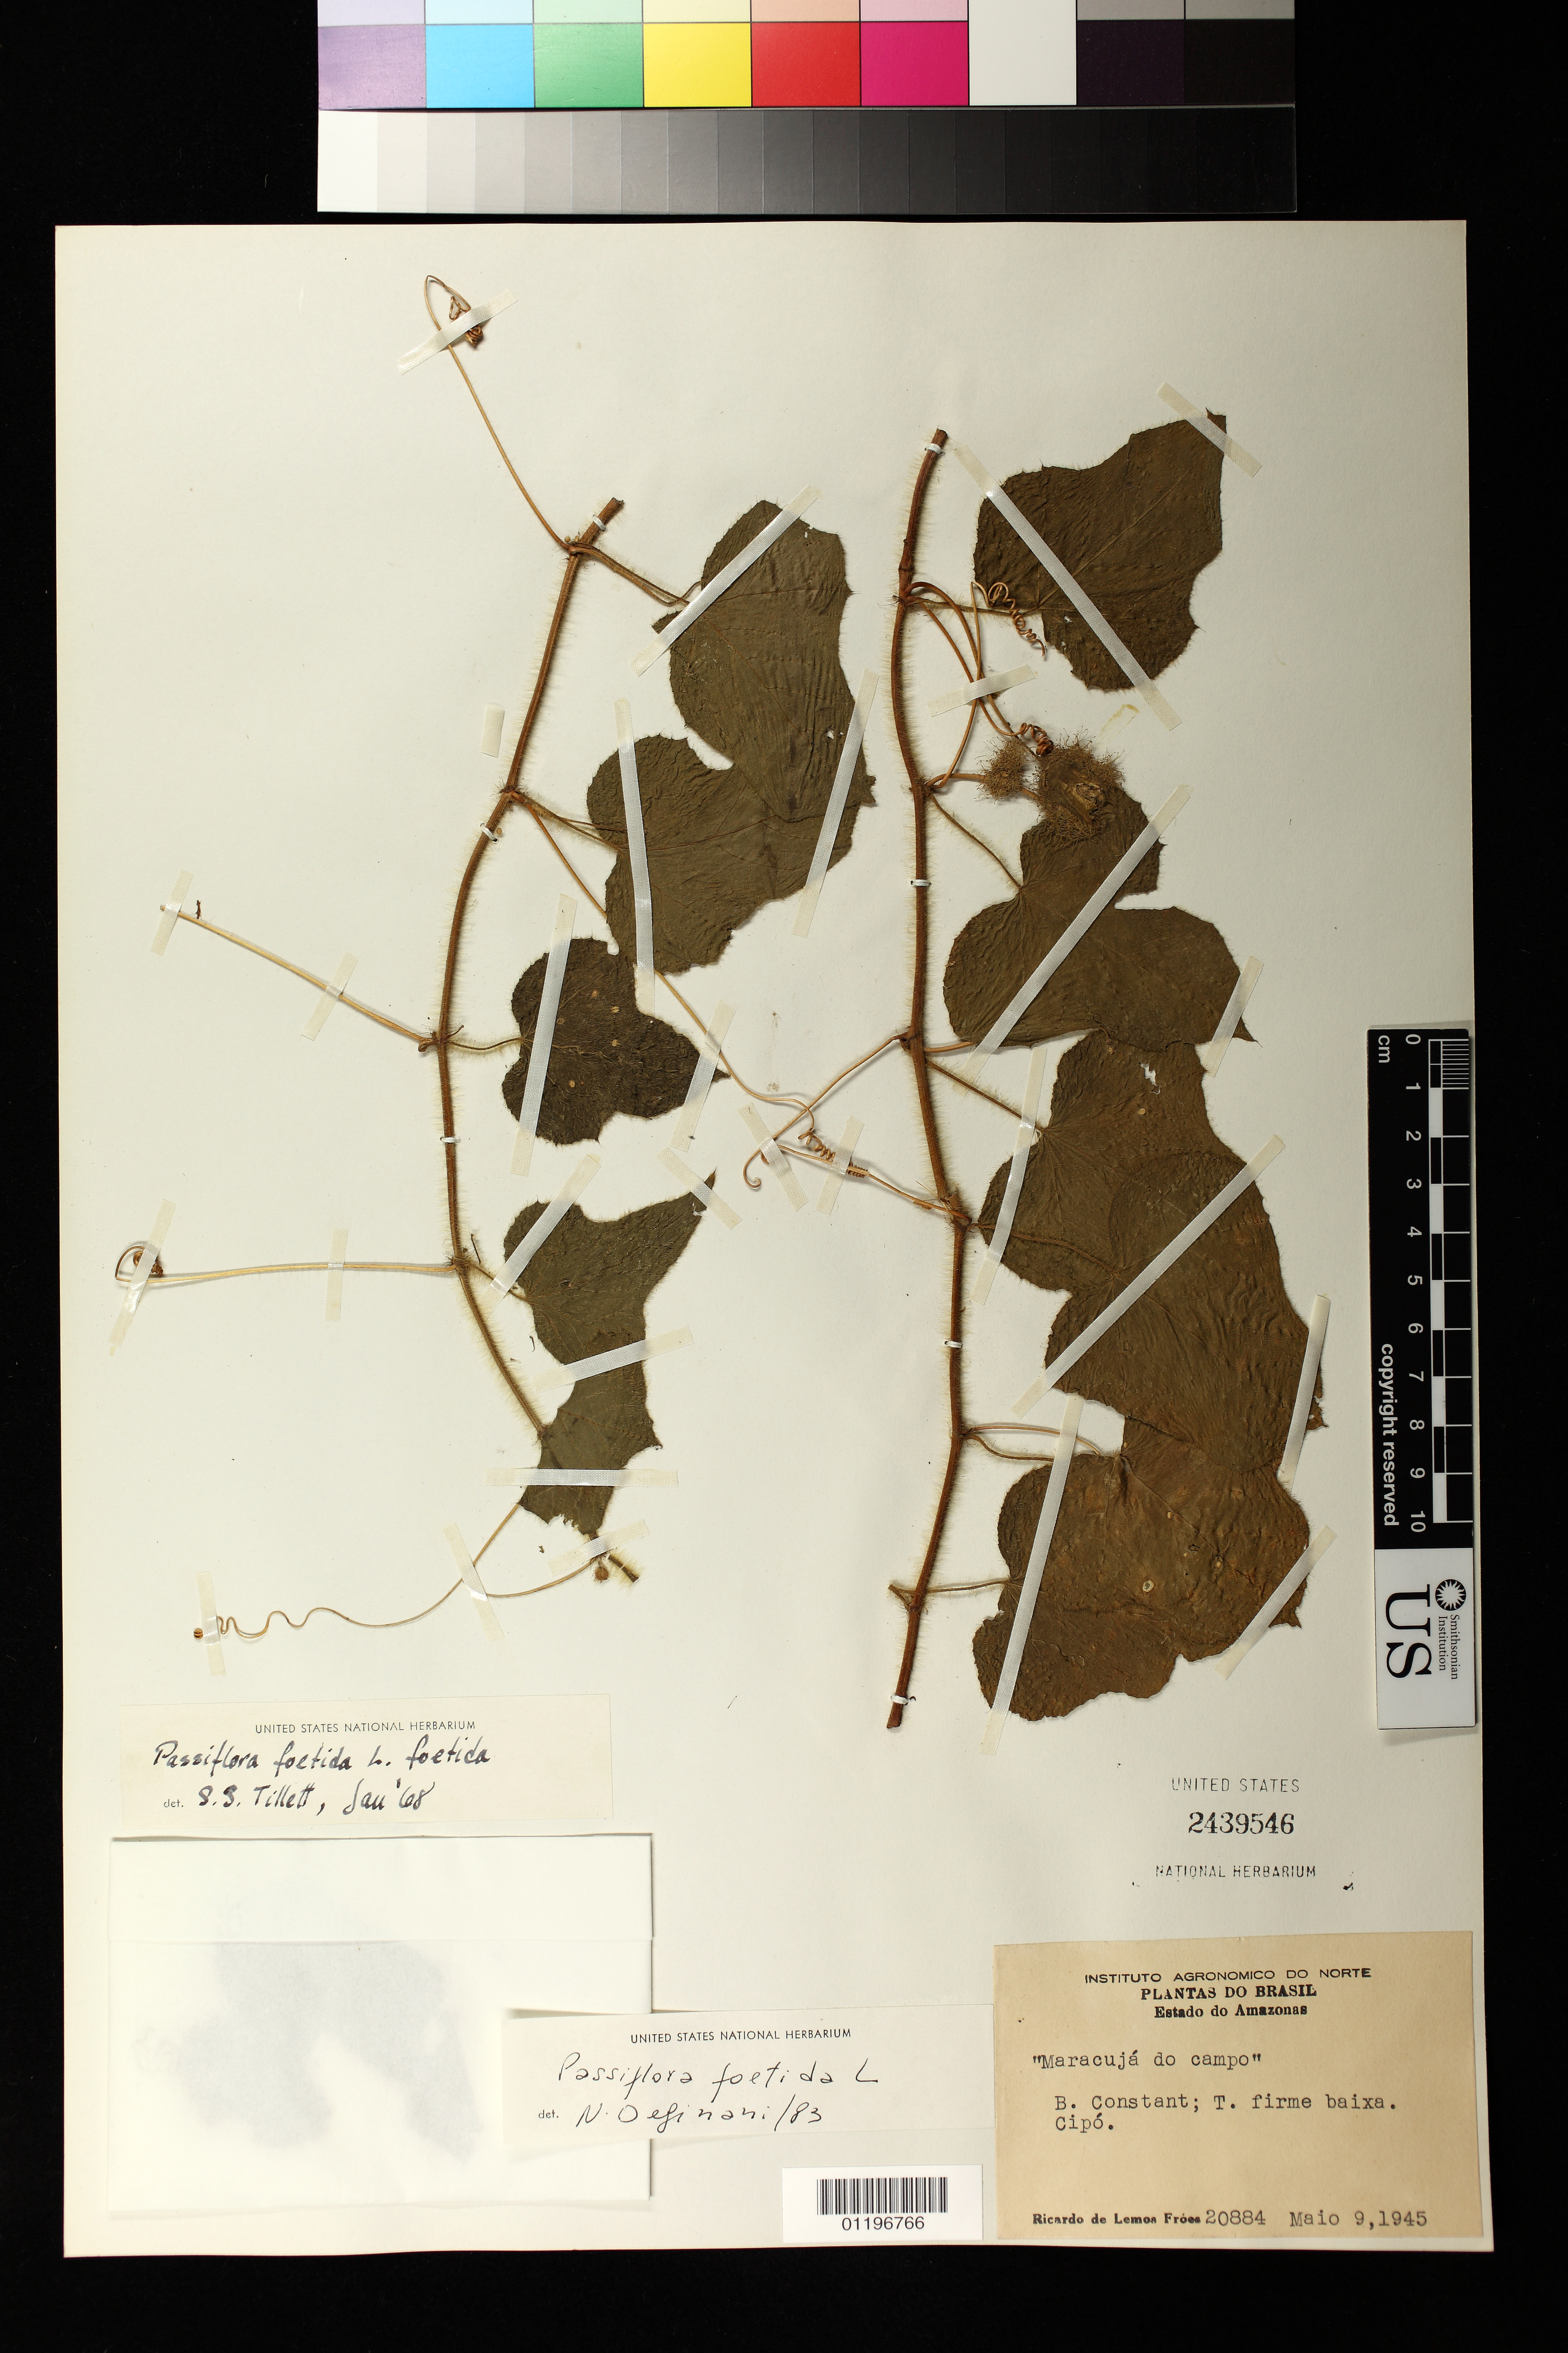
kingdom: Plantae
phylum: Tracheophyta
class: Magnoliopsida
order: Malpighiales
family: Passifloraceae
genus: Passiflora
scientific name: Passiflora foetida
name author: L.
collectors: R. L. Fróes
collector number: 20884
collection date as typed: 05 Sep 1945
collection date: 1945-09-05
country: Brazil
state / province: Amazonas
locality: Estado do Amazonas: Cipo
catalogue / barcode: US 2439546